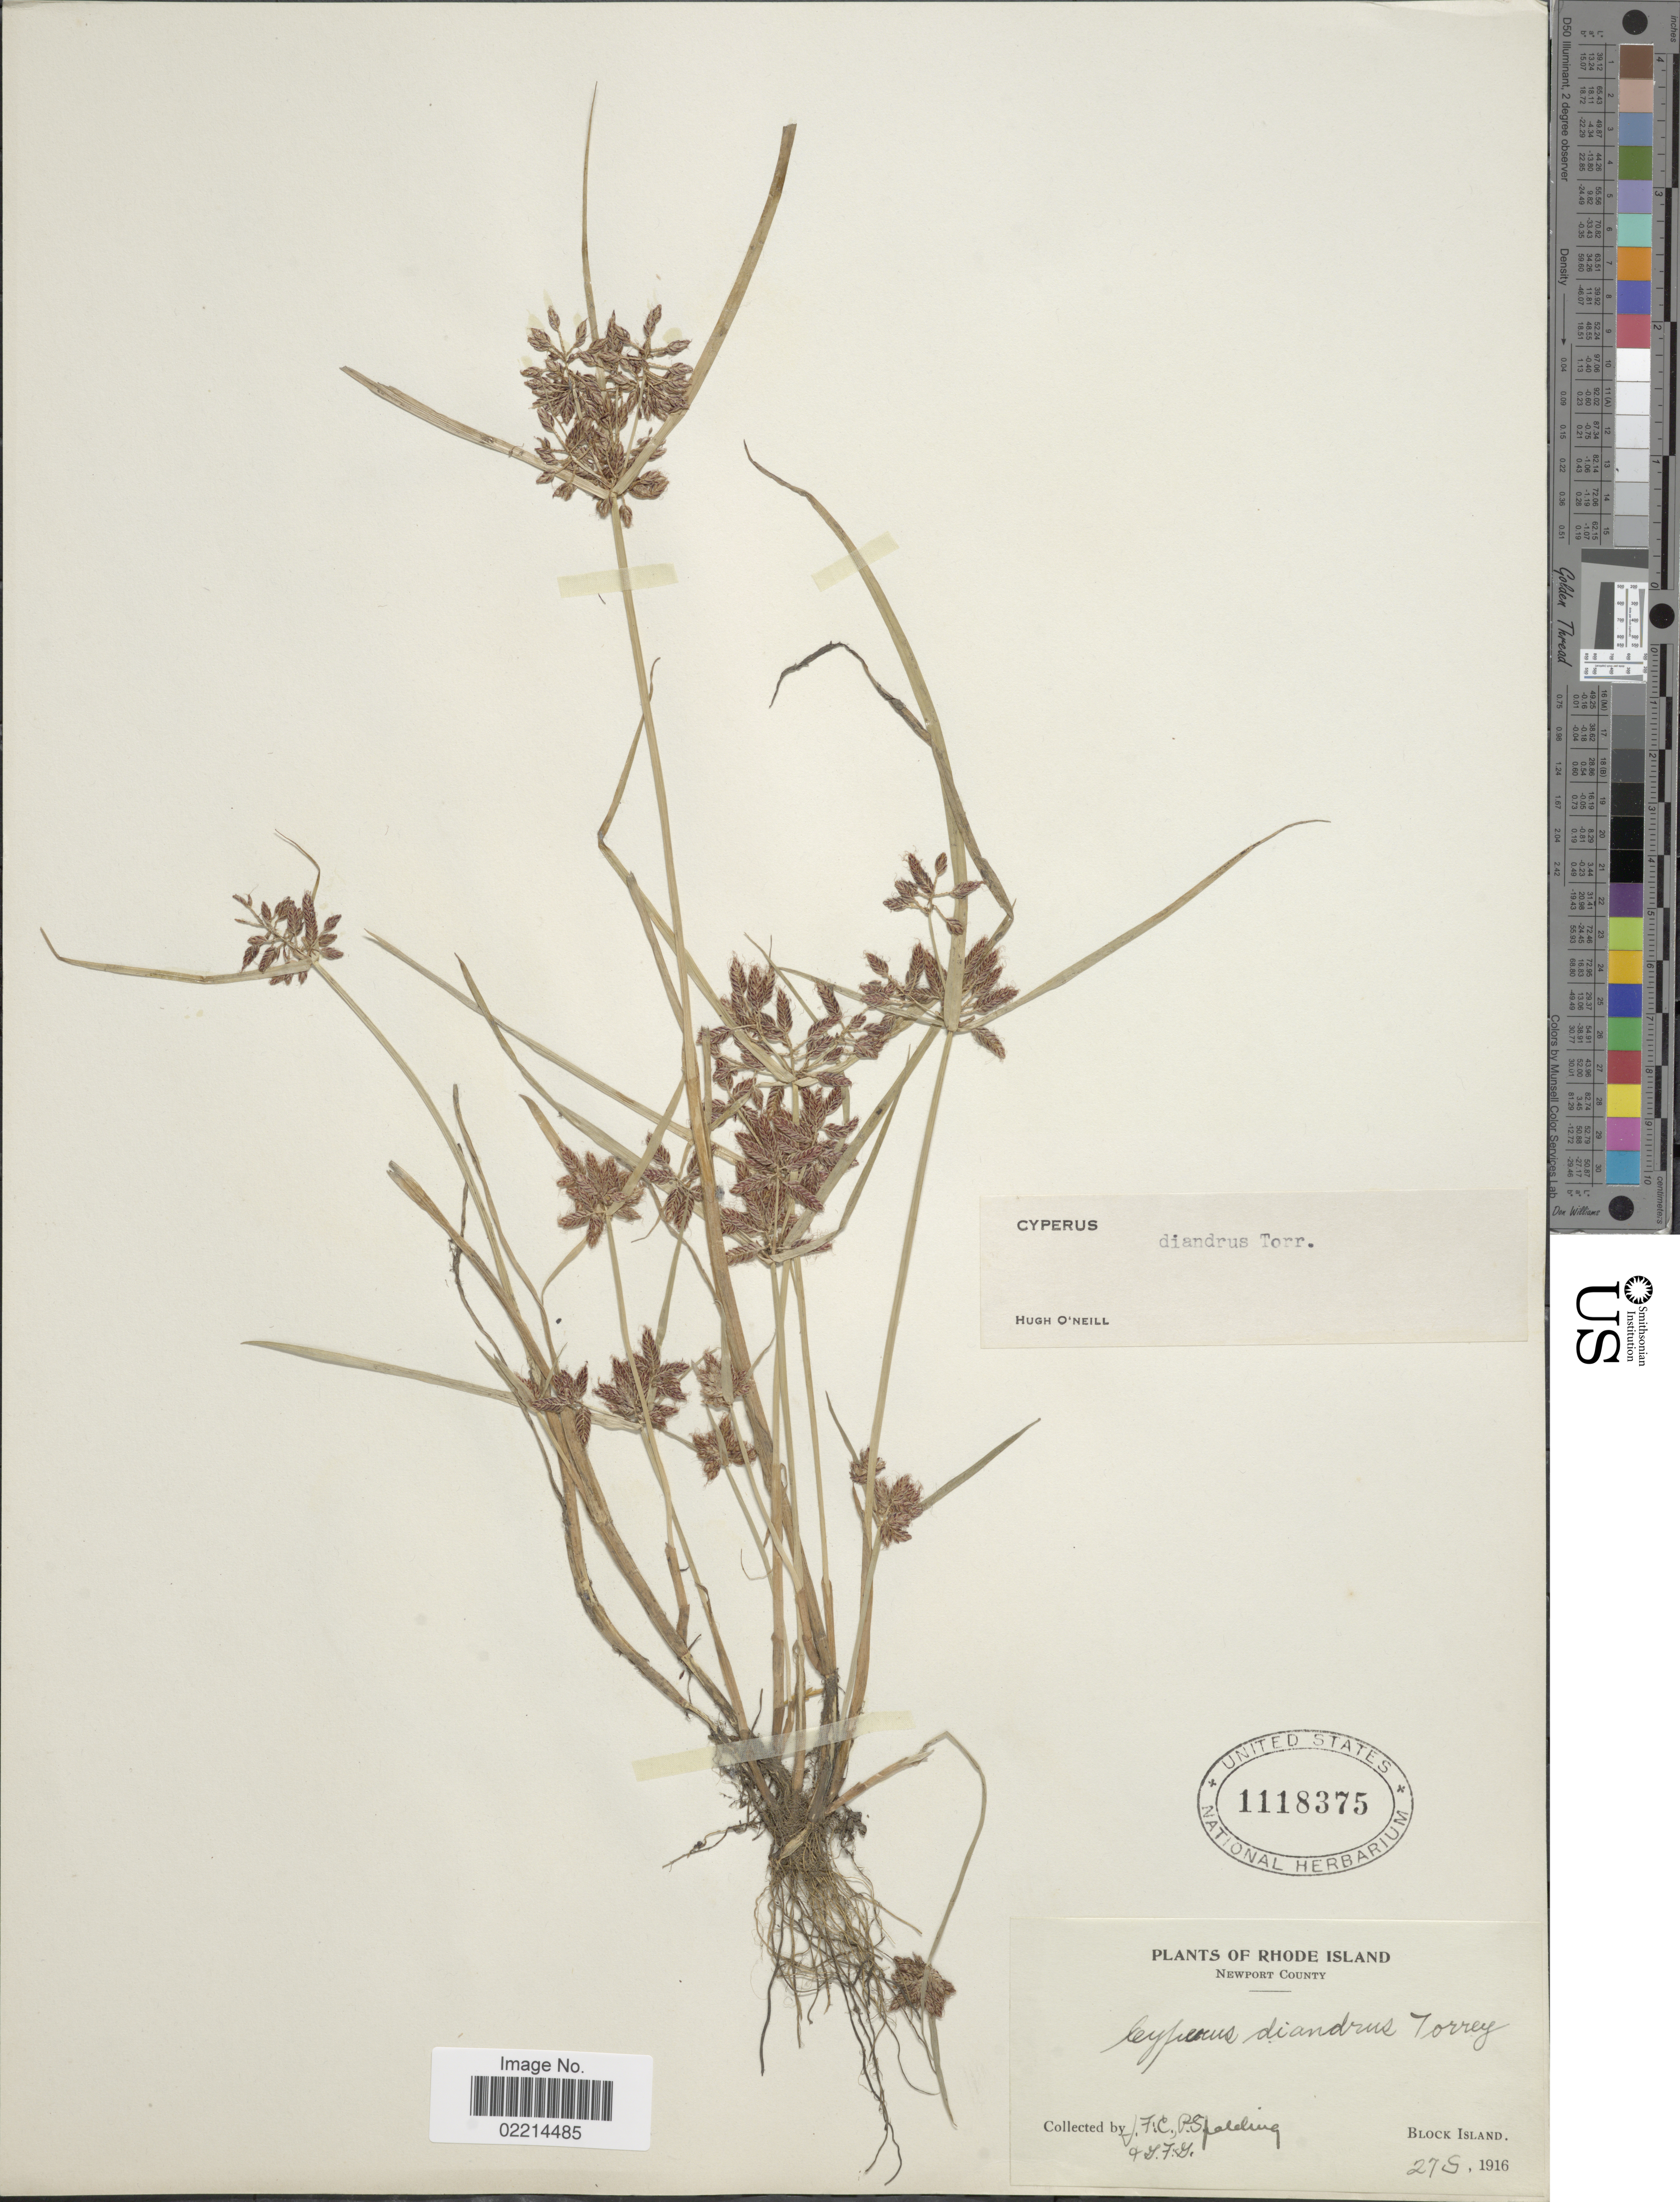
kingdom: Plantae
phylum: Tracheophyta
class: Liliopsida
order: Poales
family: Cyperaceae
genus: Cyperus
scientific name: Cyperus diandrus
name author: Torr.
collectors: J. Collins, P. Spalding & G. F. G.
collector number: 275?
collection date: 1916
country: United States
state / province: Rhode Island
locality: Newport County, Block Island.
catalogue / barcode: US 1118375